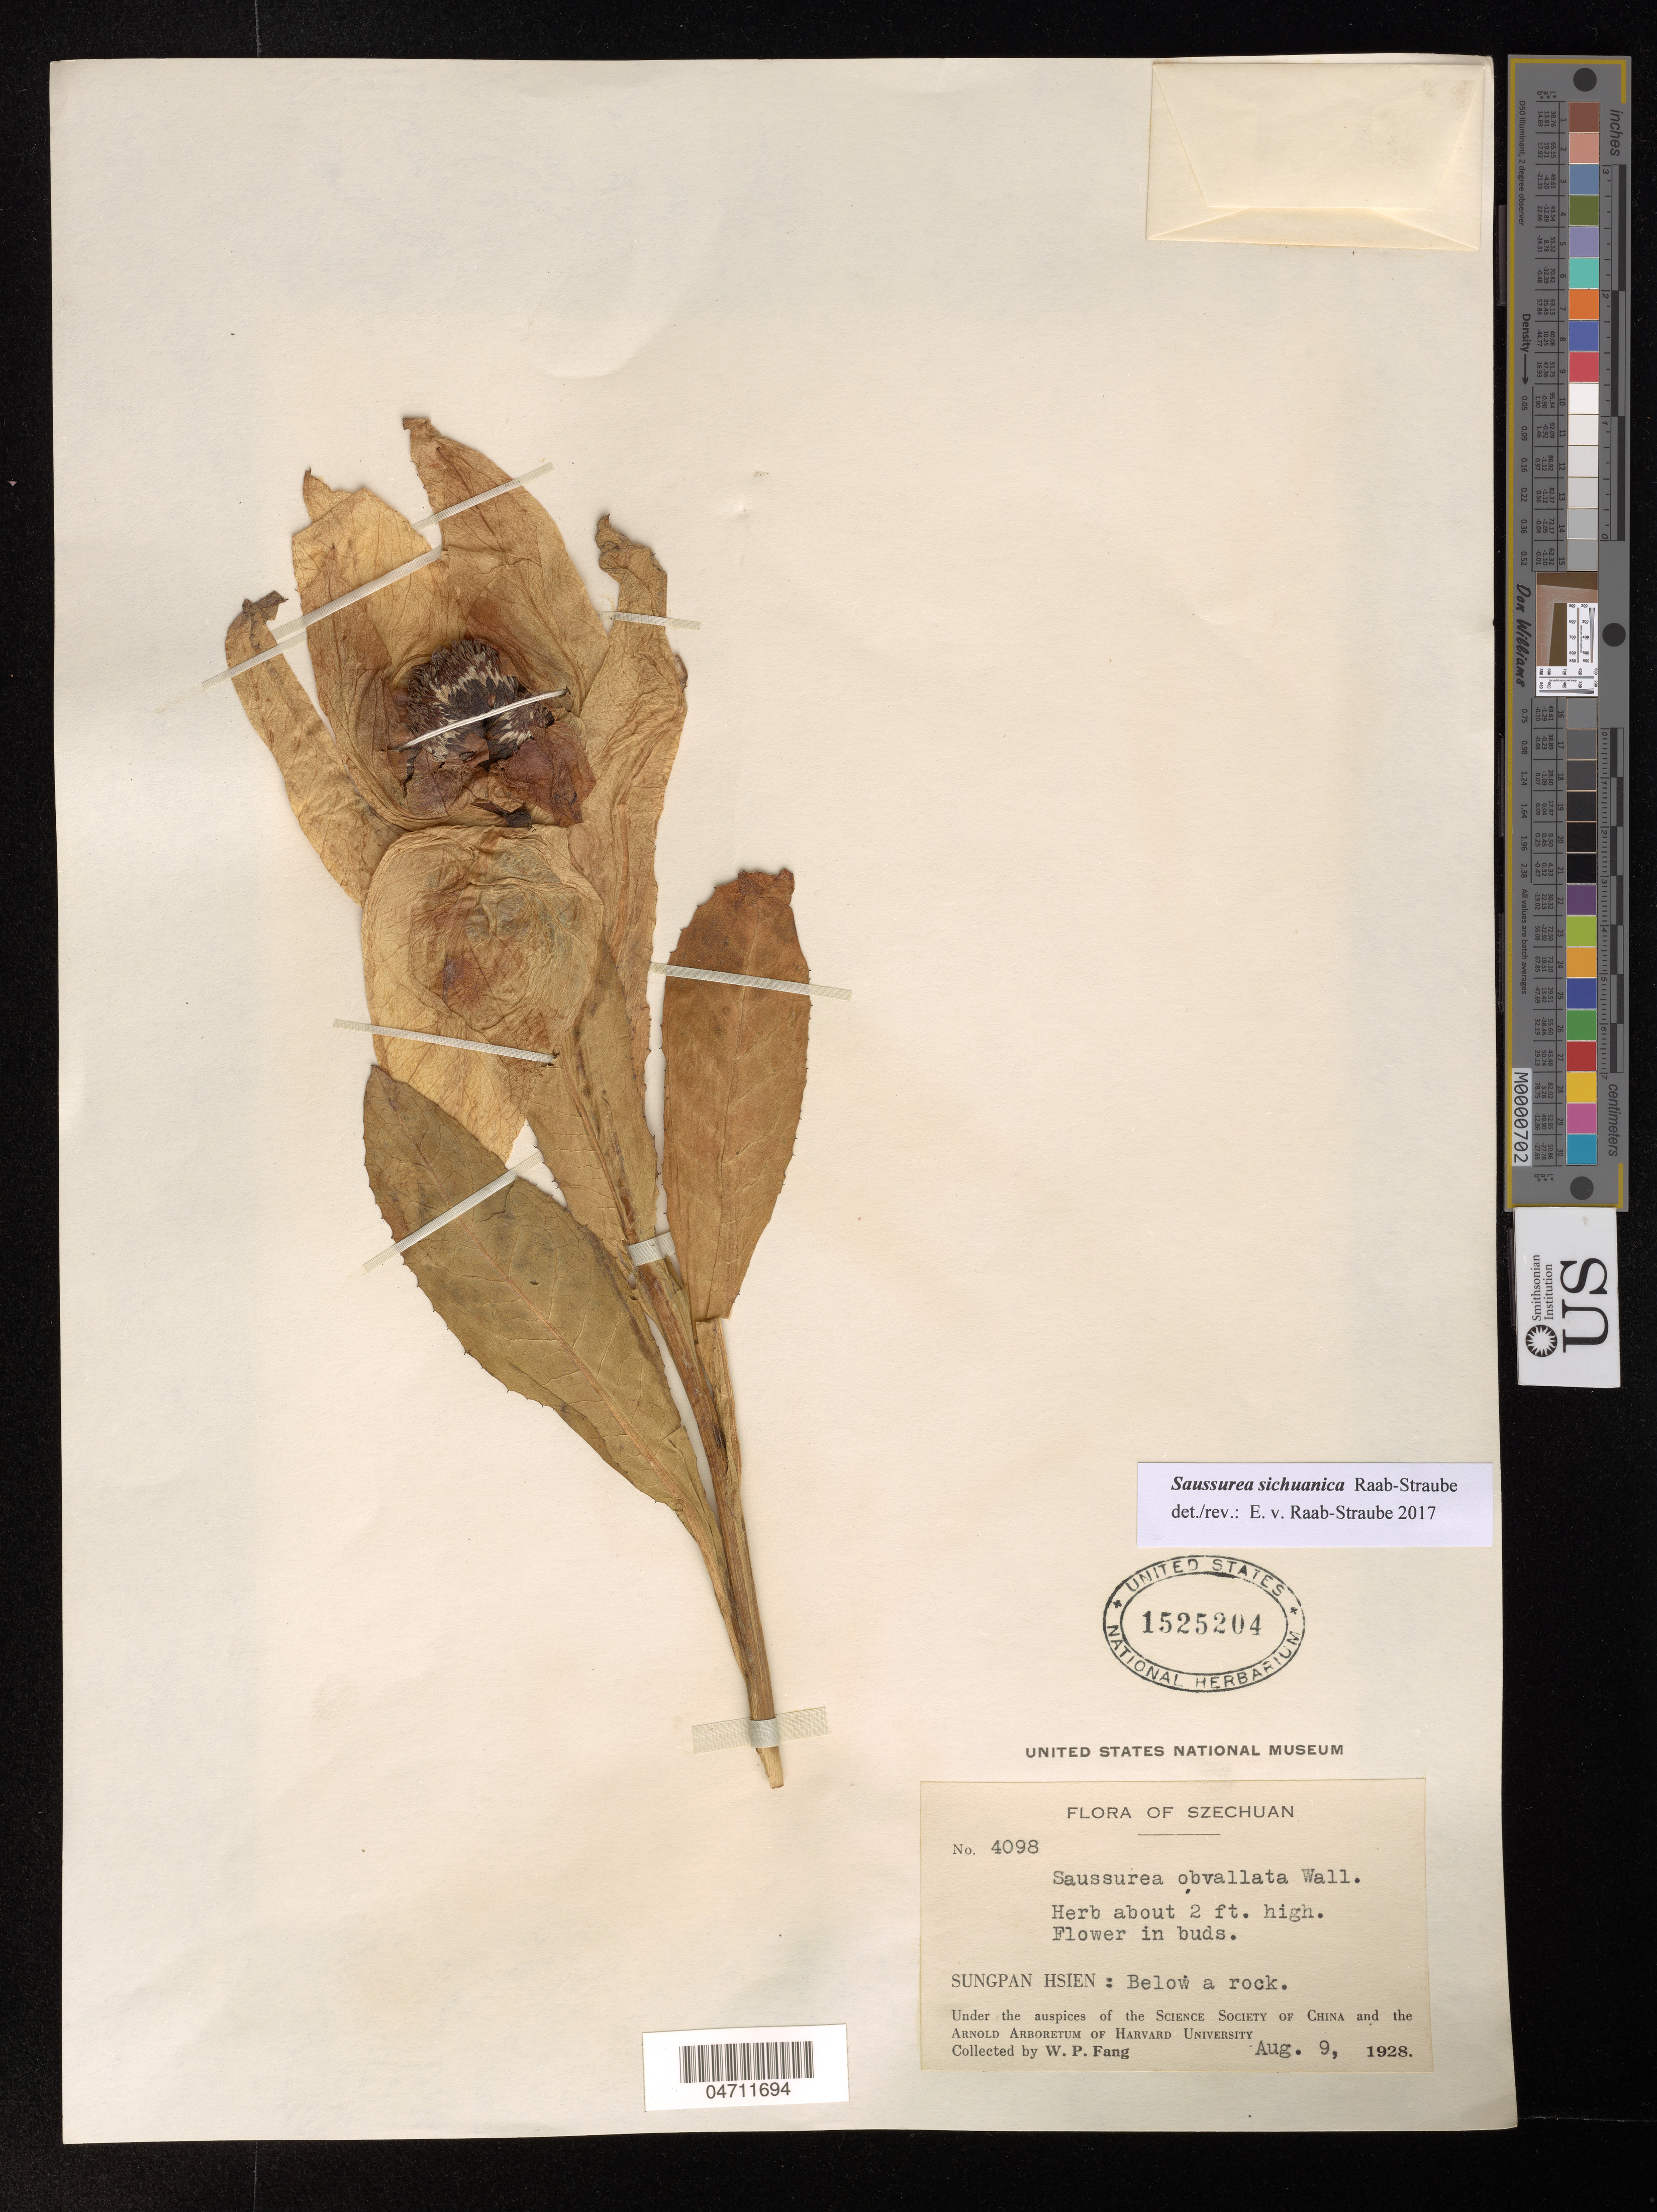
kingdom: Plantae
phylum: Tracheophyta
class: Magnoliopsida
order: Asterales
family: Asteraceae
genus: Saussurea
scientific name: Saussurea sichuanica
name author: Raab-Straube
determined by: Raab-Straube, Eckhard von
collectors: W. P. Fang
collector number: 4098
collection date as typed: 09 Aug 1928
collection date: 1928-08-09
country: China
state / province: Sichuan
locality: Sungpan Hsien.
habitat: Below a rock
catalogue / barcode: US 1525204